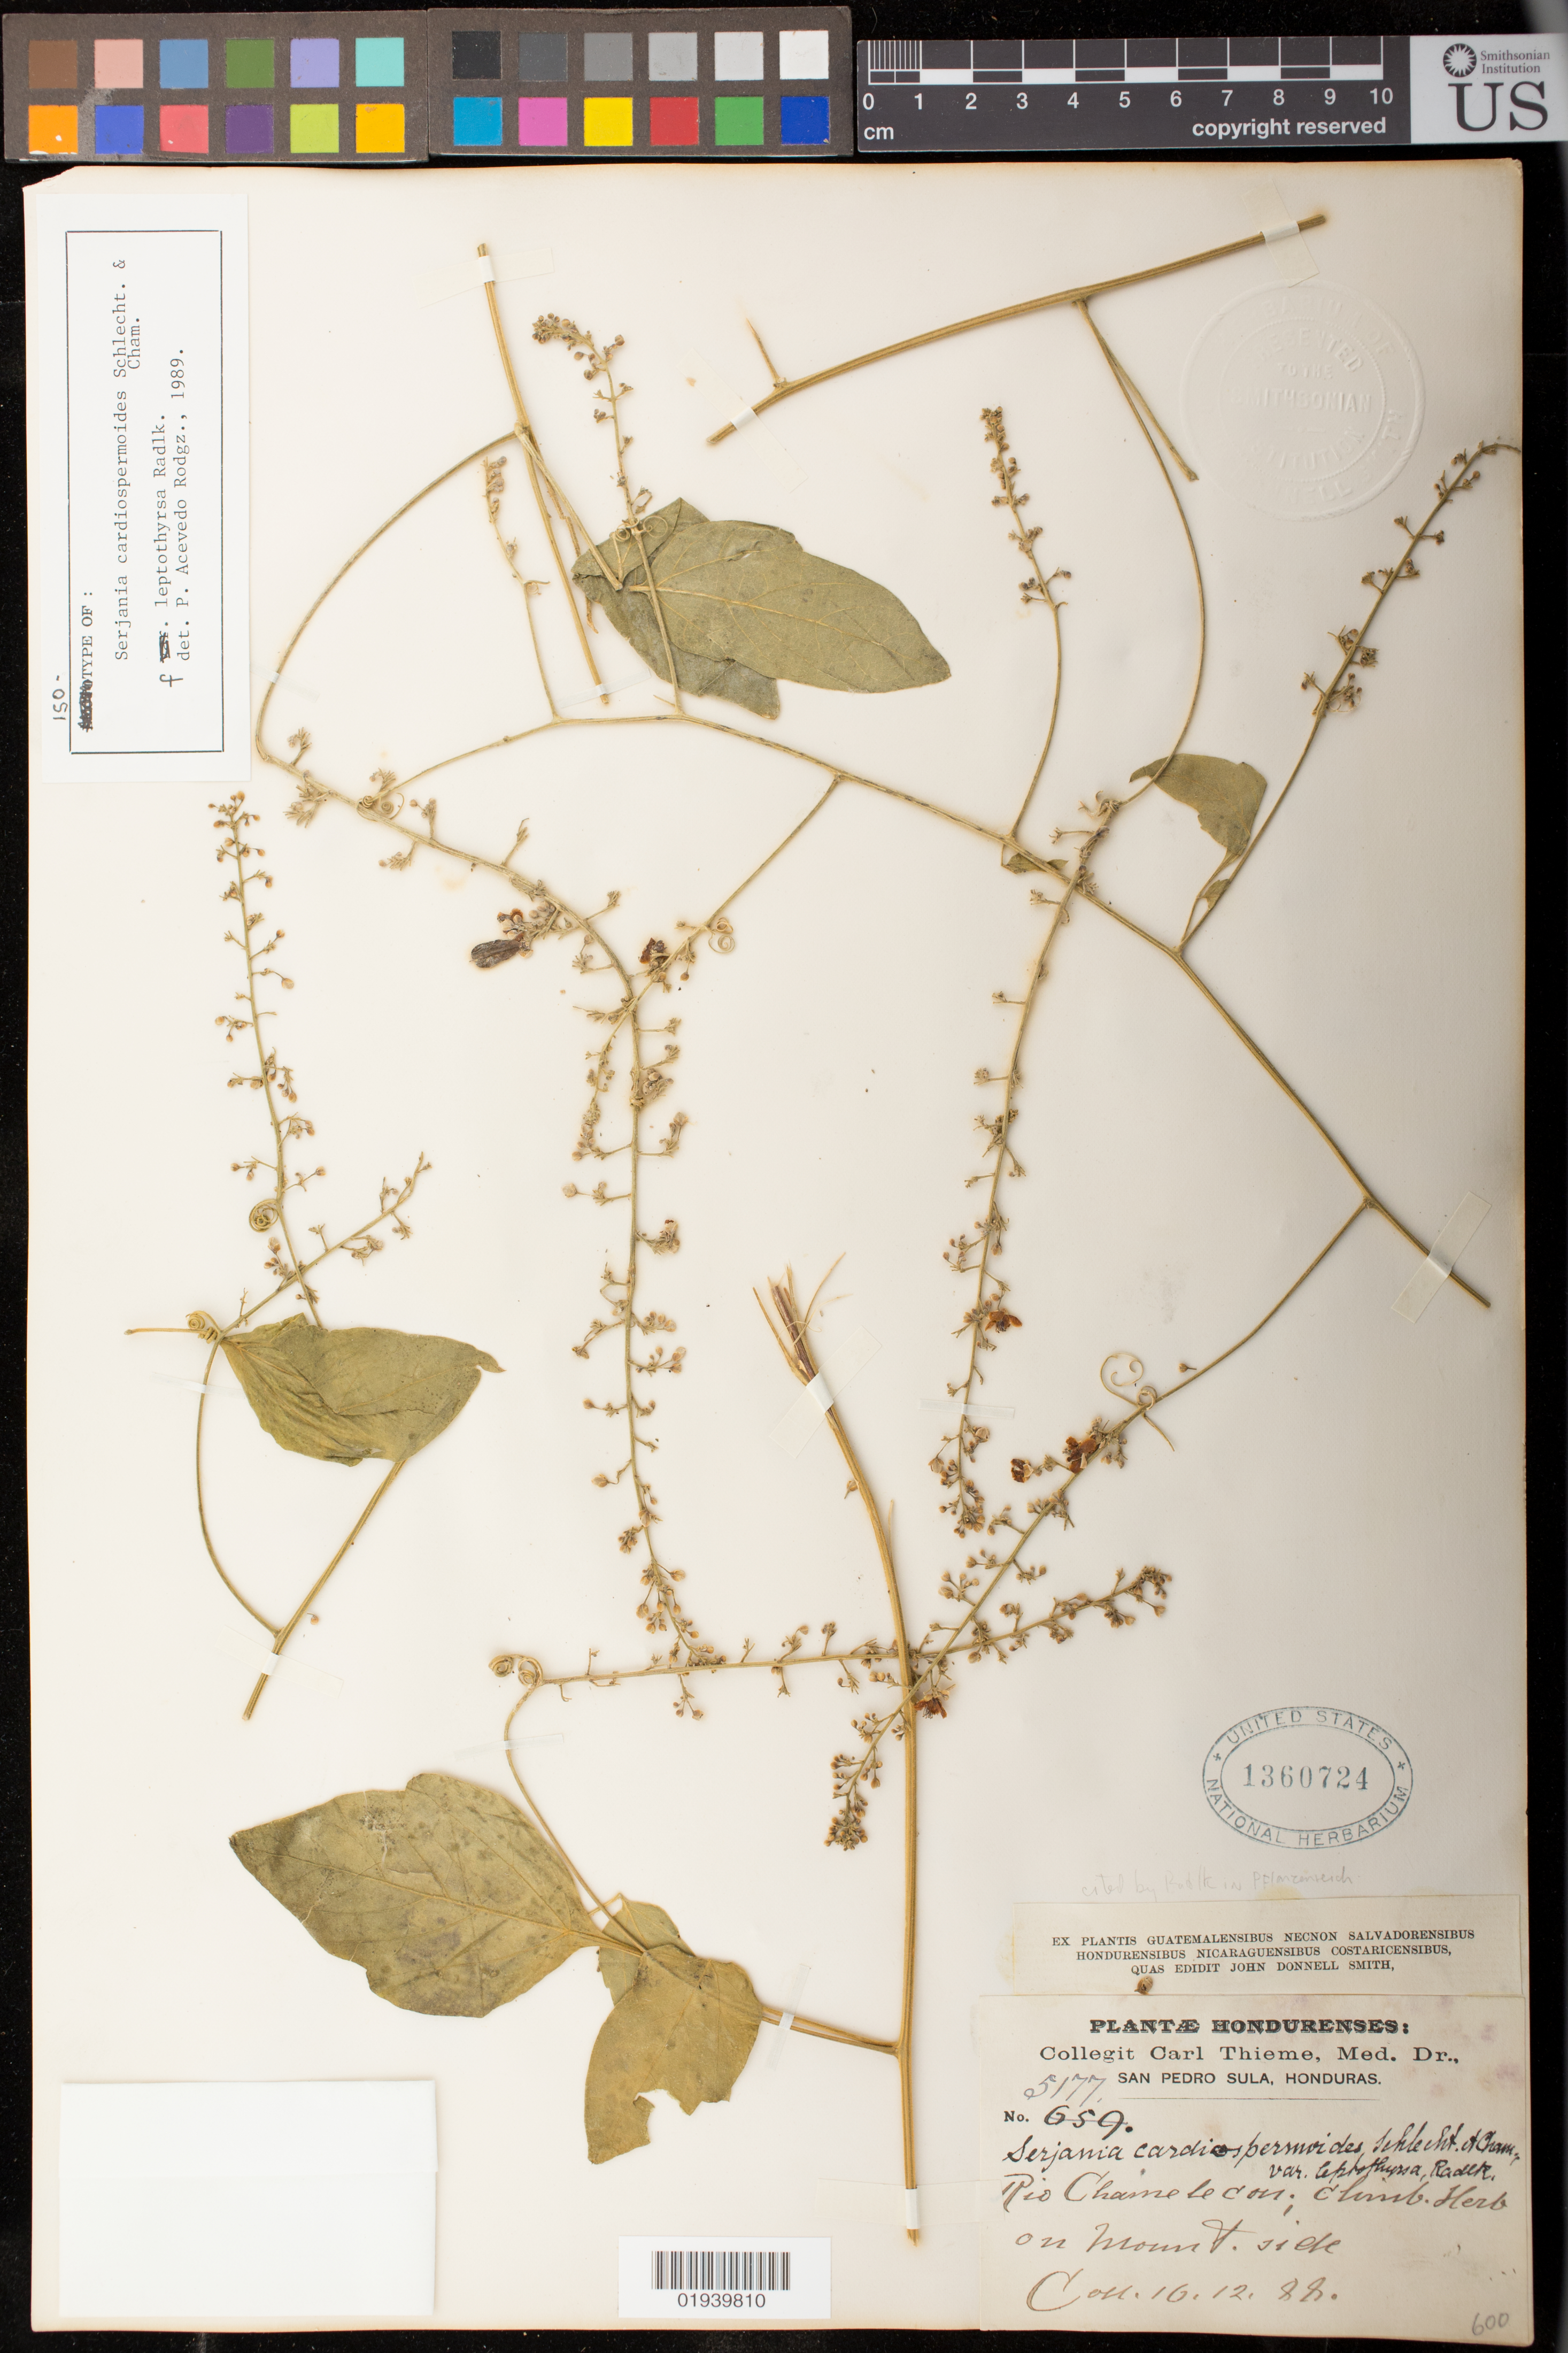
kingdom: Plantae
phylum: Tracheophyta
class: Magnoliopsida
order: Sapindales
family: Sapindaceae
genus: Serjania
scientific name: Serjania cardiospermoides f. leptothyrsa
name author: Radlk. in Donn. Sm.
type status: Type Collection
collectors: C. Thieme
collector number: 5177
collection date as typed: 16.12.88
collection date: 1888-12-16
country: Honduras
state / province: Cortés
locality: San Pedro Sula, Rio Chamelecon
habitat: On mount. side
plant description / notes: Specimen ex herb. John Donnell Smith; originally numbered "659" by collector, re-numbered by Donnell Smith. Annotated as isotype by P. Acevedo Rdgz. (1989). Unclear whether author citation is correctly "Radlk. in Donn. Sm." or "Radlk. ex Donn. Sm."; if name was validated by Donnell Smith, then this specimen may be holotype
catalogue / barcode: US 1360724